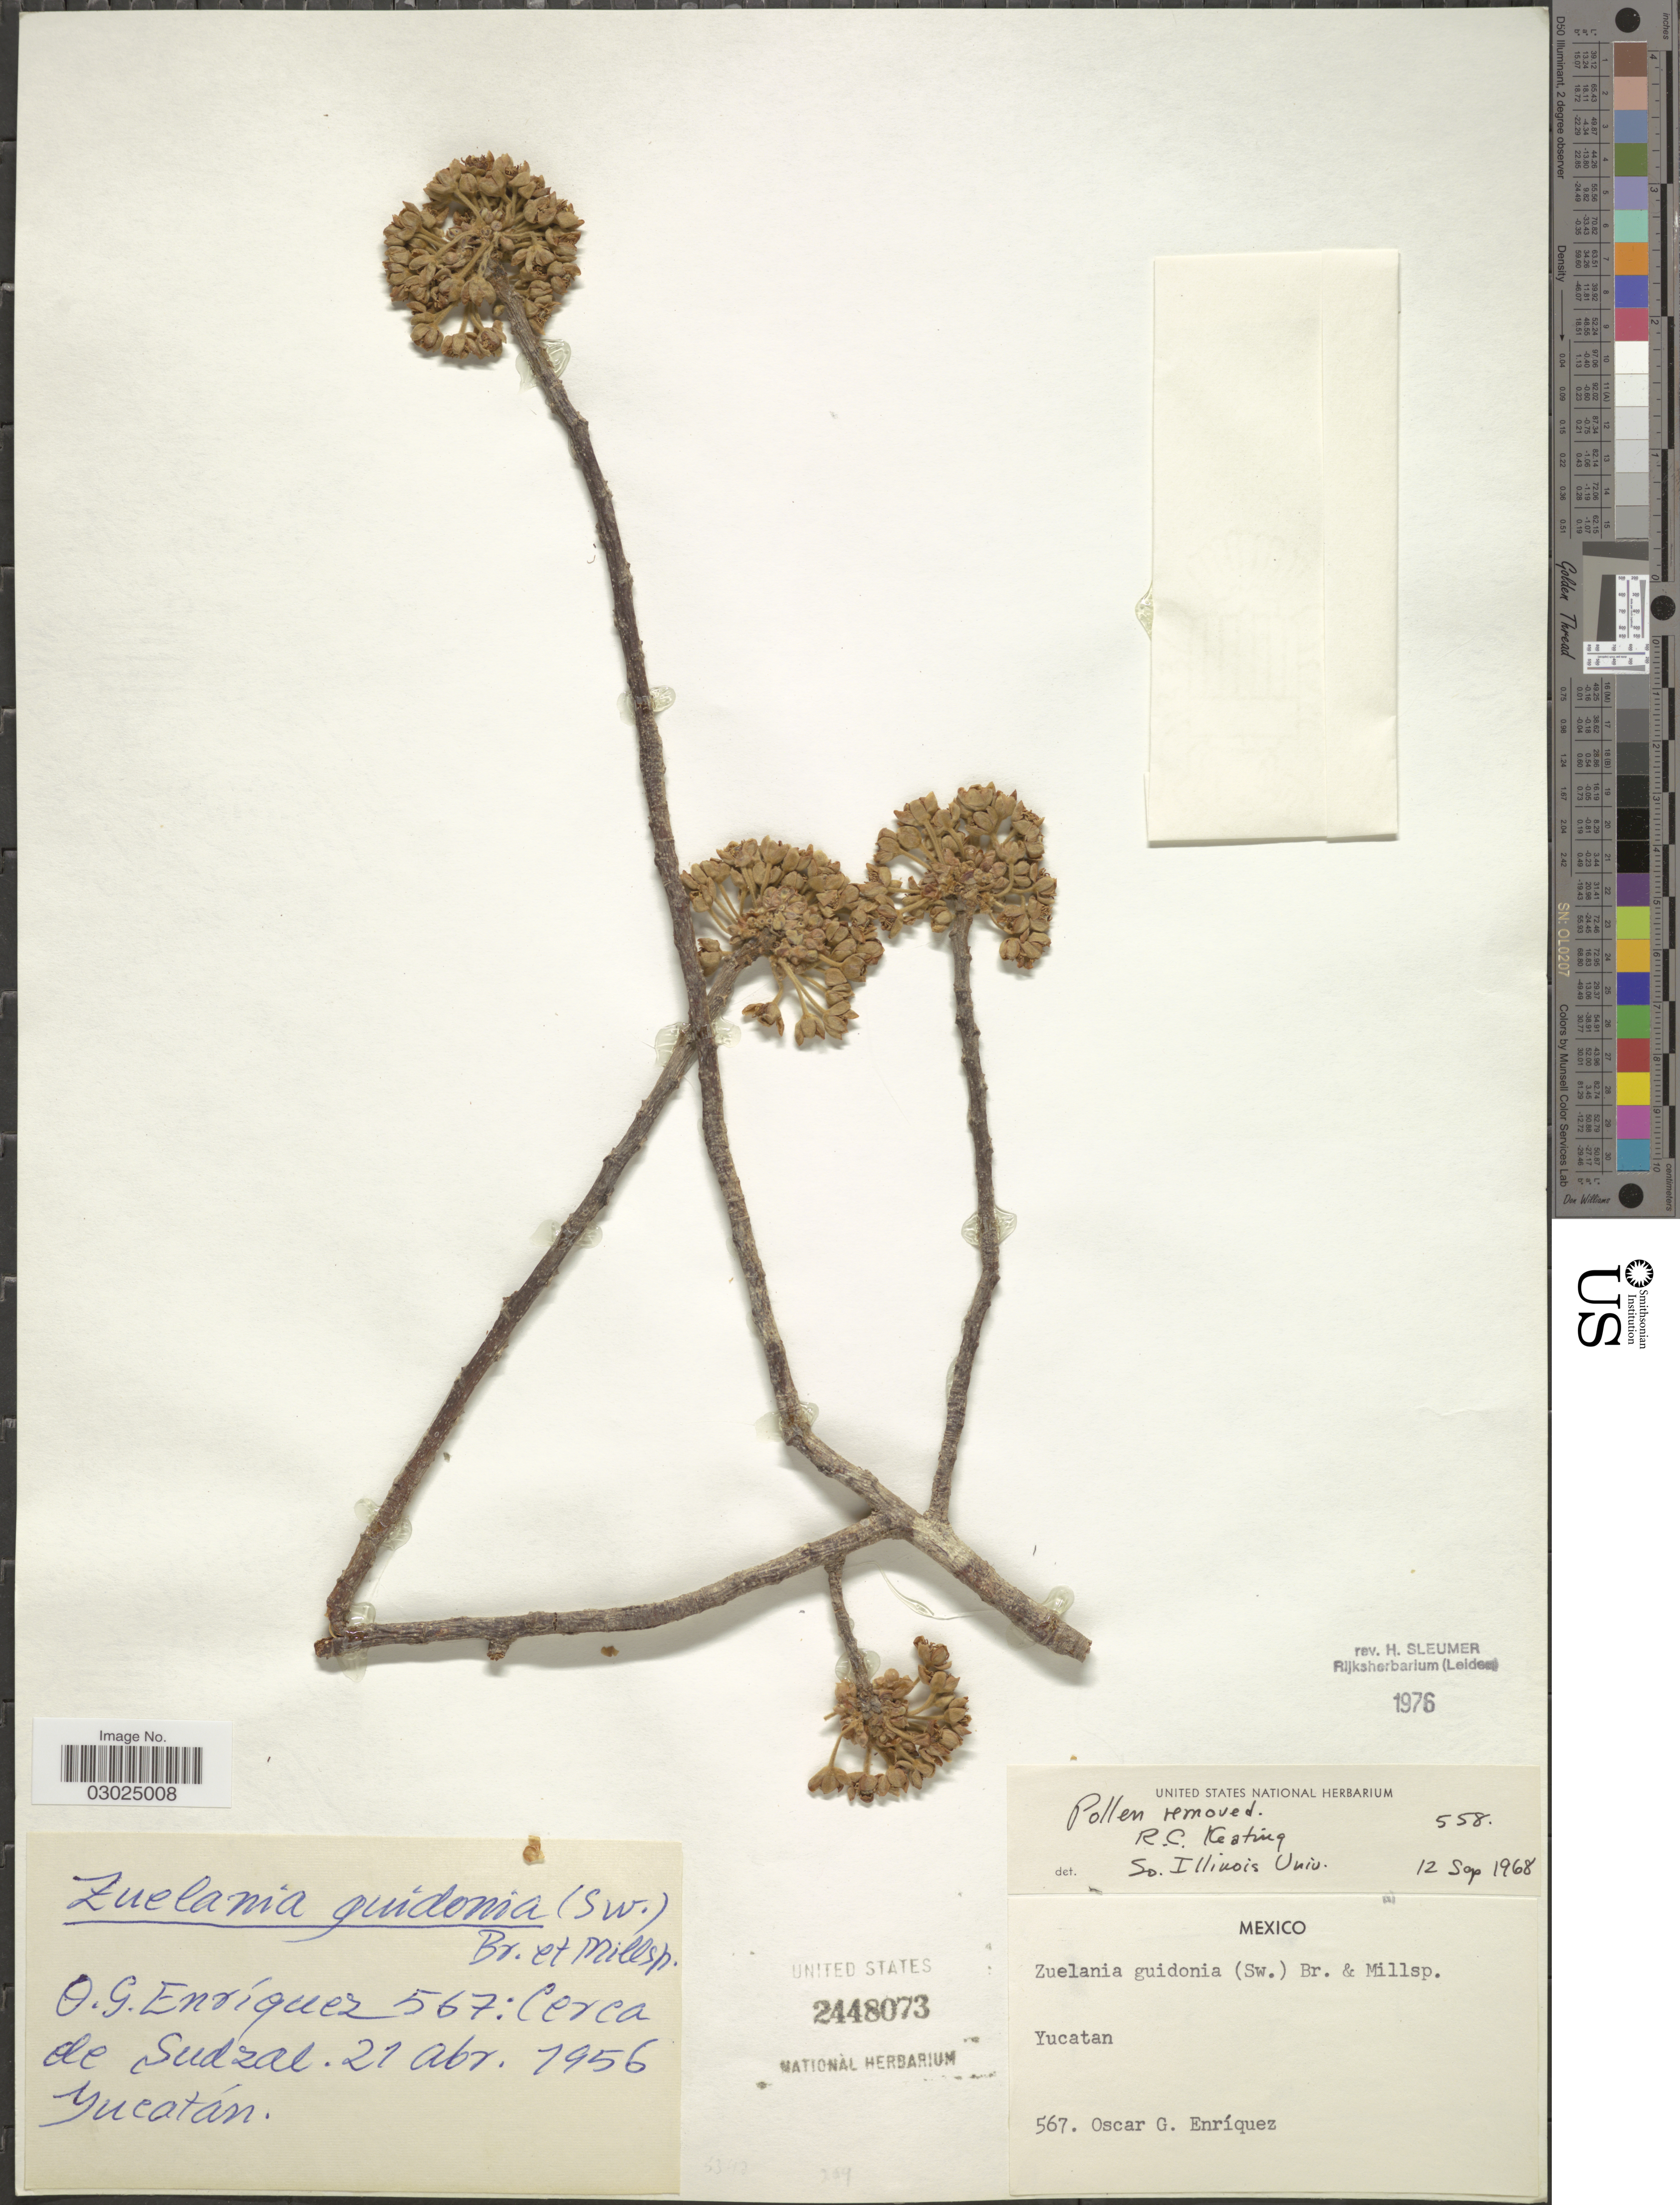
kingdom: Plantae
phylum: Tracheophyta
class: Magnoliopsida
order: Malpighiales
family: Salicaceae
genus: Casearia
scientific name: Casearia laetioides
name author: (A. Rich.) Warb.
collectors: O. Enriquez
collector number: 567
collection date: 1956-04-21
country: Mexico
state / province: Yucatán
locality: Cerca de Sudzal, Yucatán.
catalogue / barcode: US 2448073